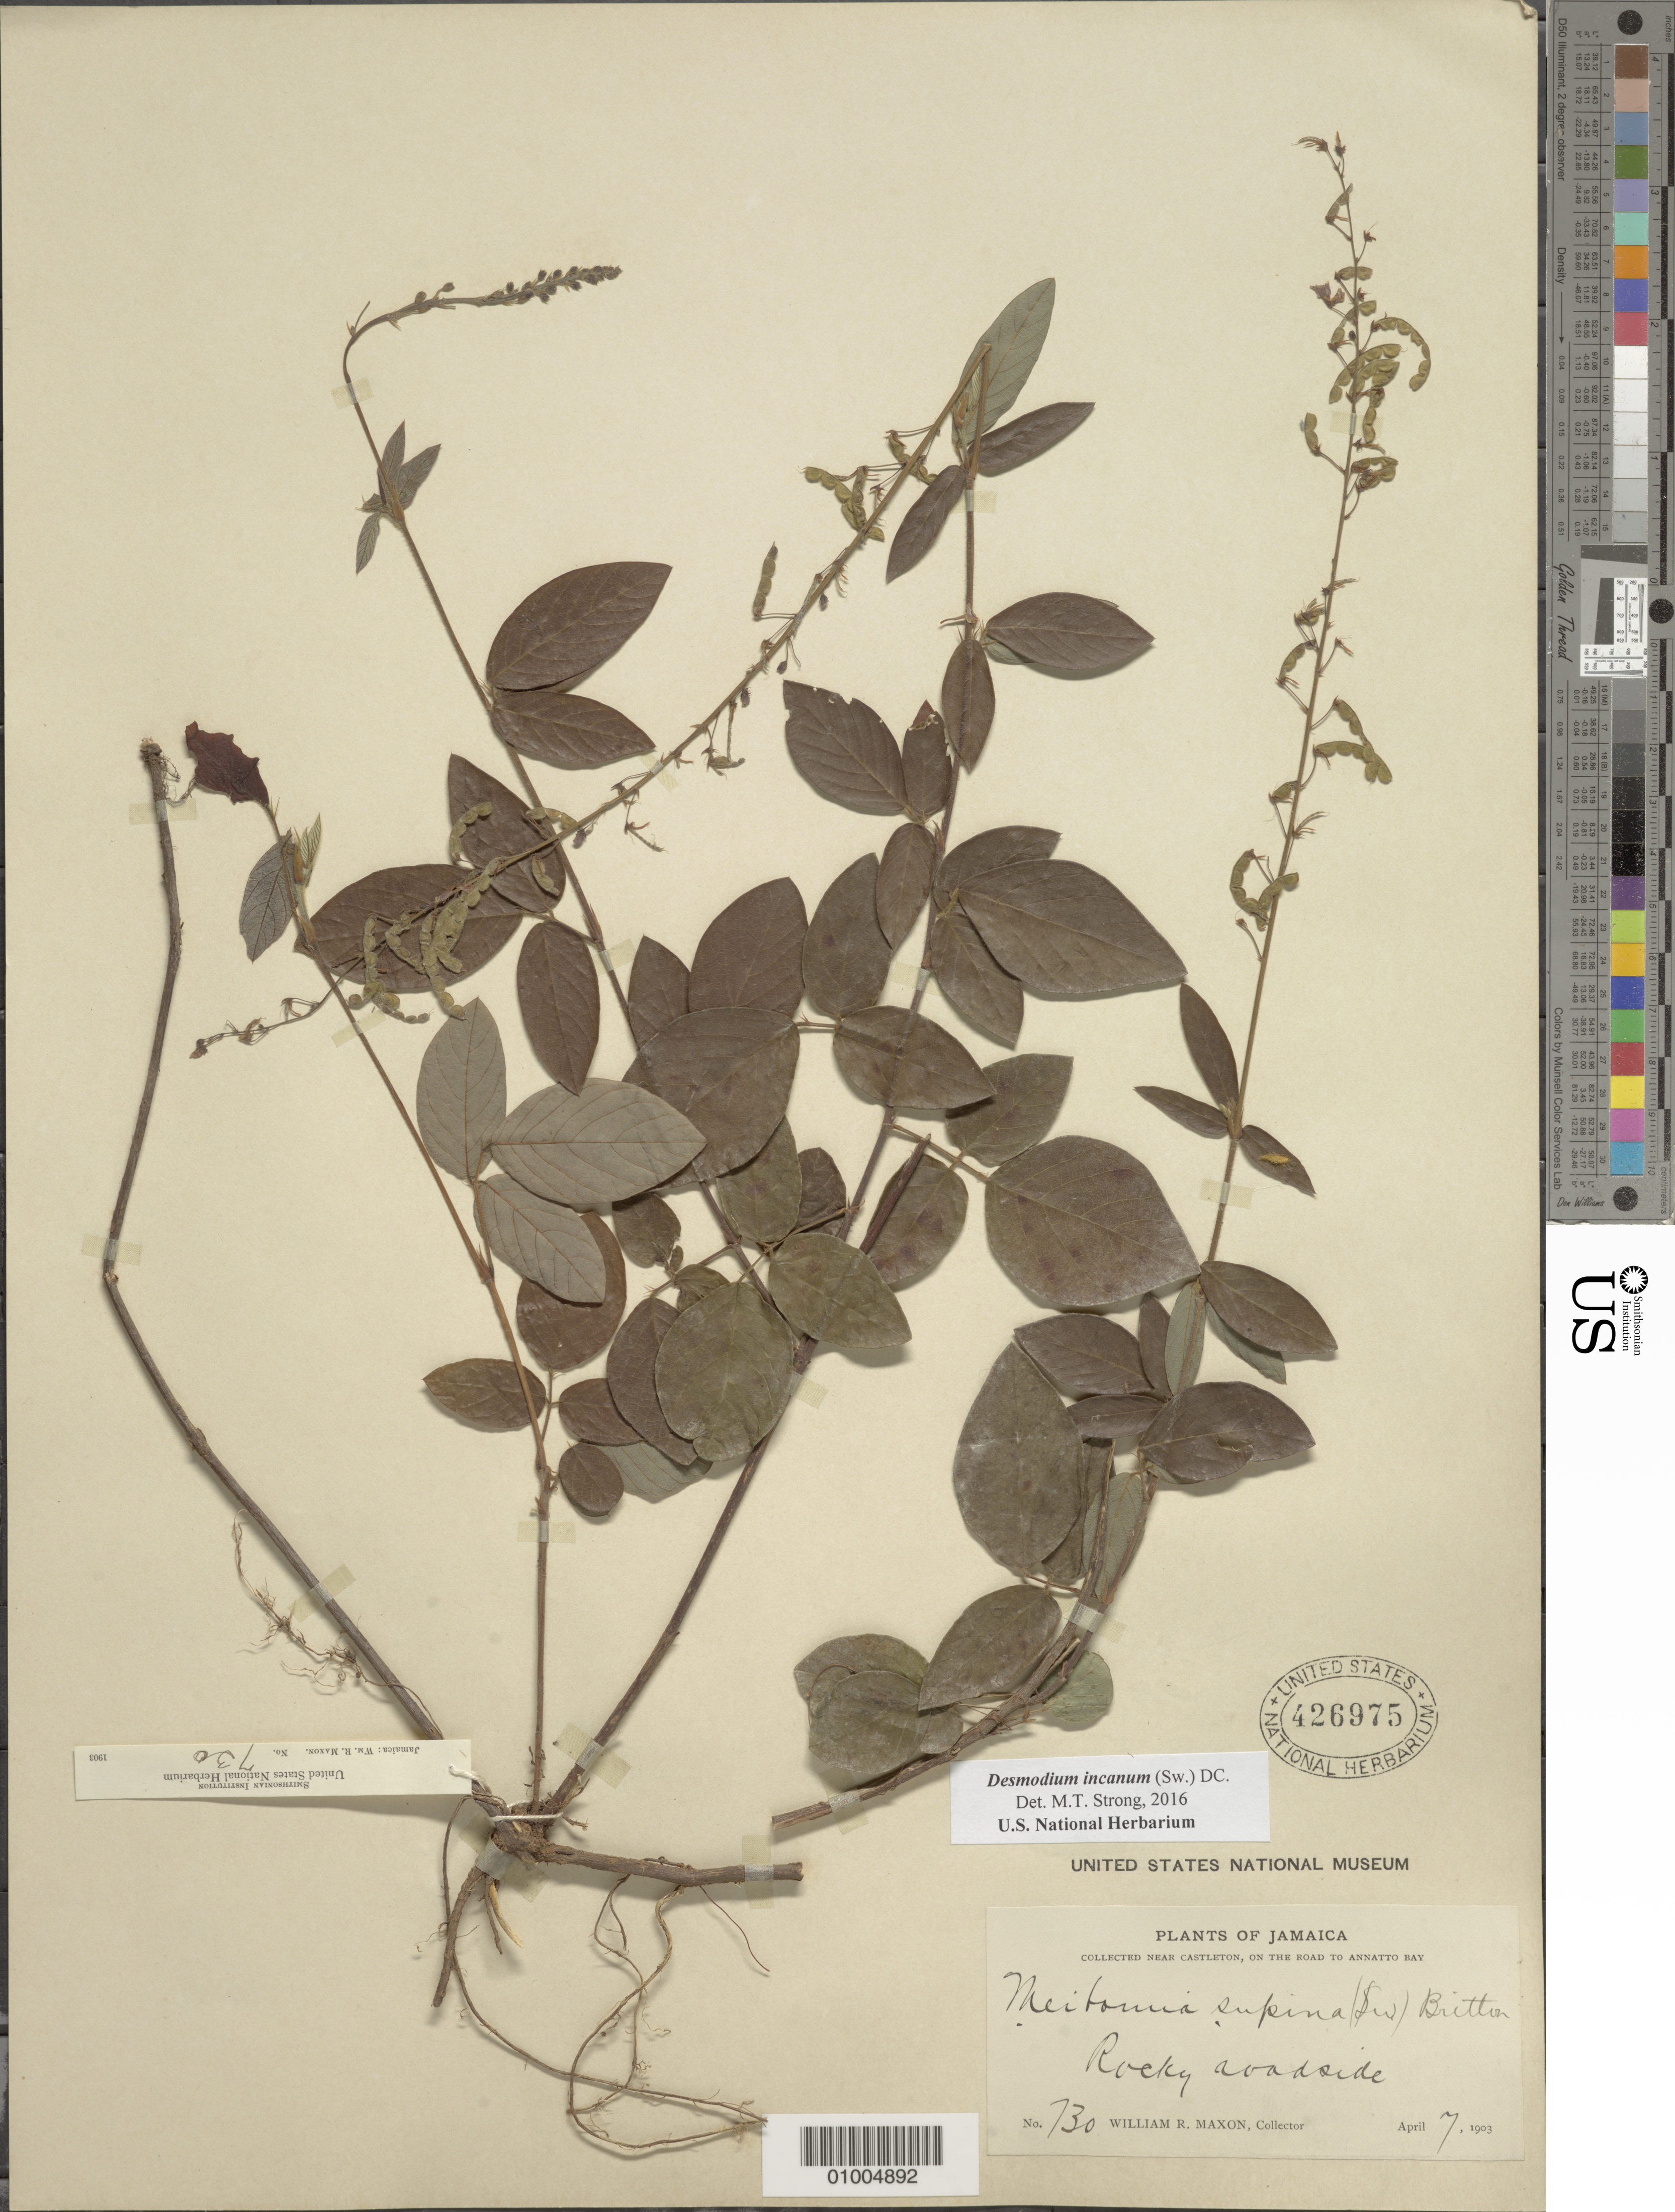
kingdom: Plantae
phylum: Tracheophyta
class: Magnoliopsida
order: Fabales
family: Fabaceae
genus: Desmodium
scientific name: Desmodium incanum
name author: (Sw.) DC.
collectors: W. R. Maxon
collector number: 730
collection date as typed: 07 Apr 1903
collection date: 1903-04-07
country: Jamaica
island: Jamaica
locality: Collected near Castleton, on the road to Annatto Bay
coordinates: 0 N, 0 E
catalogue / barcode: US 426975